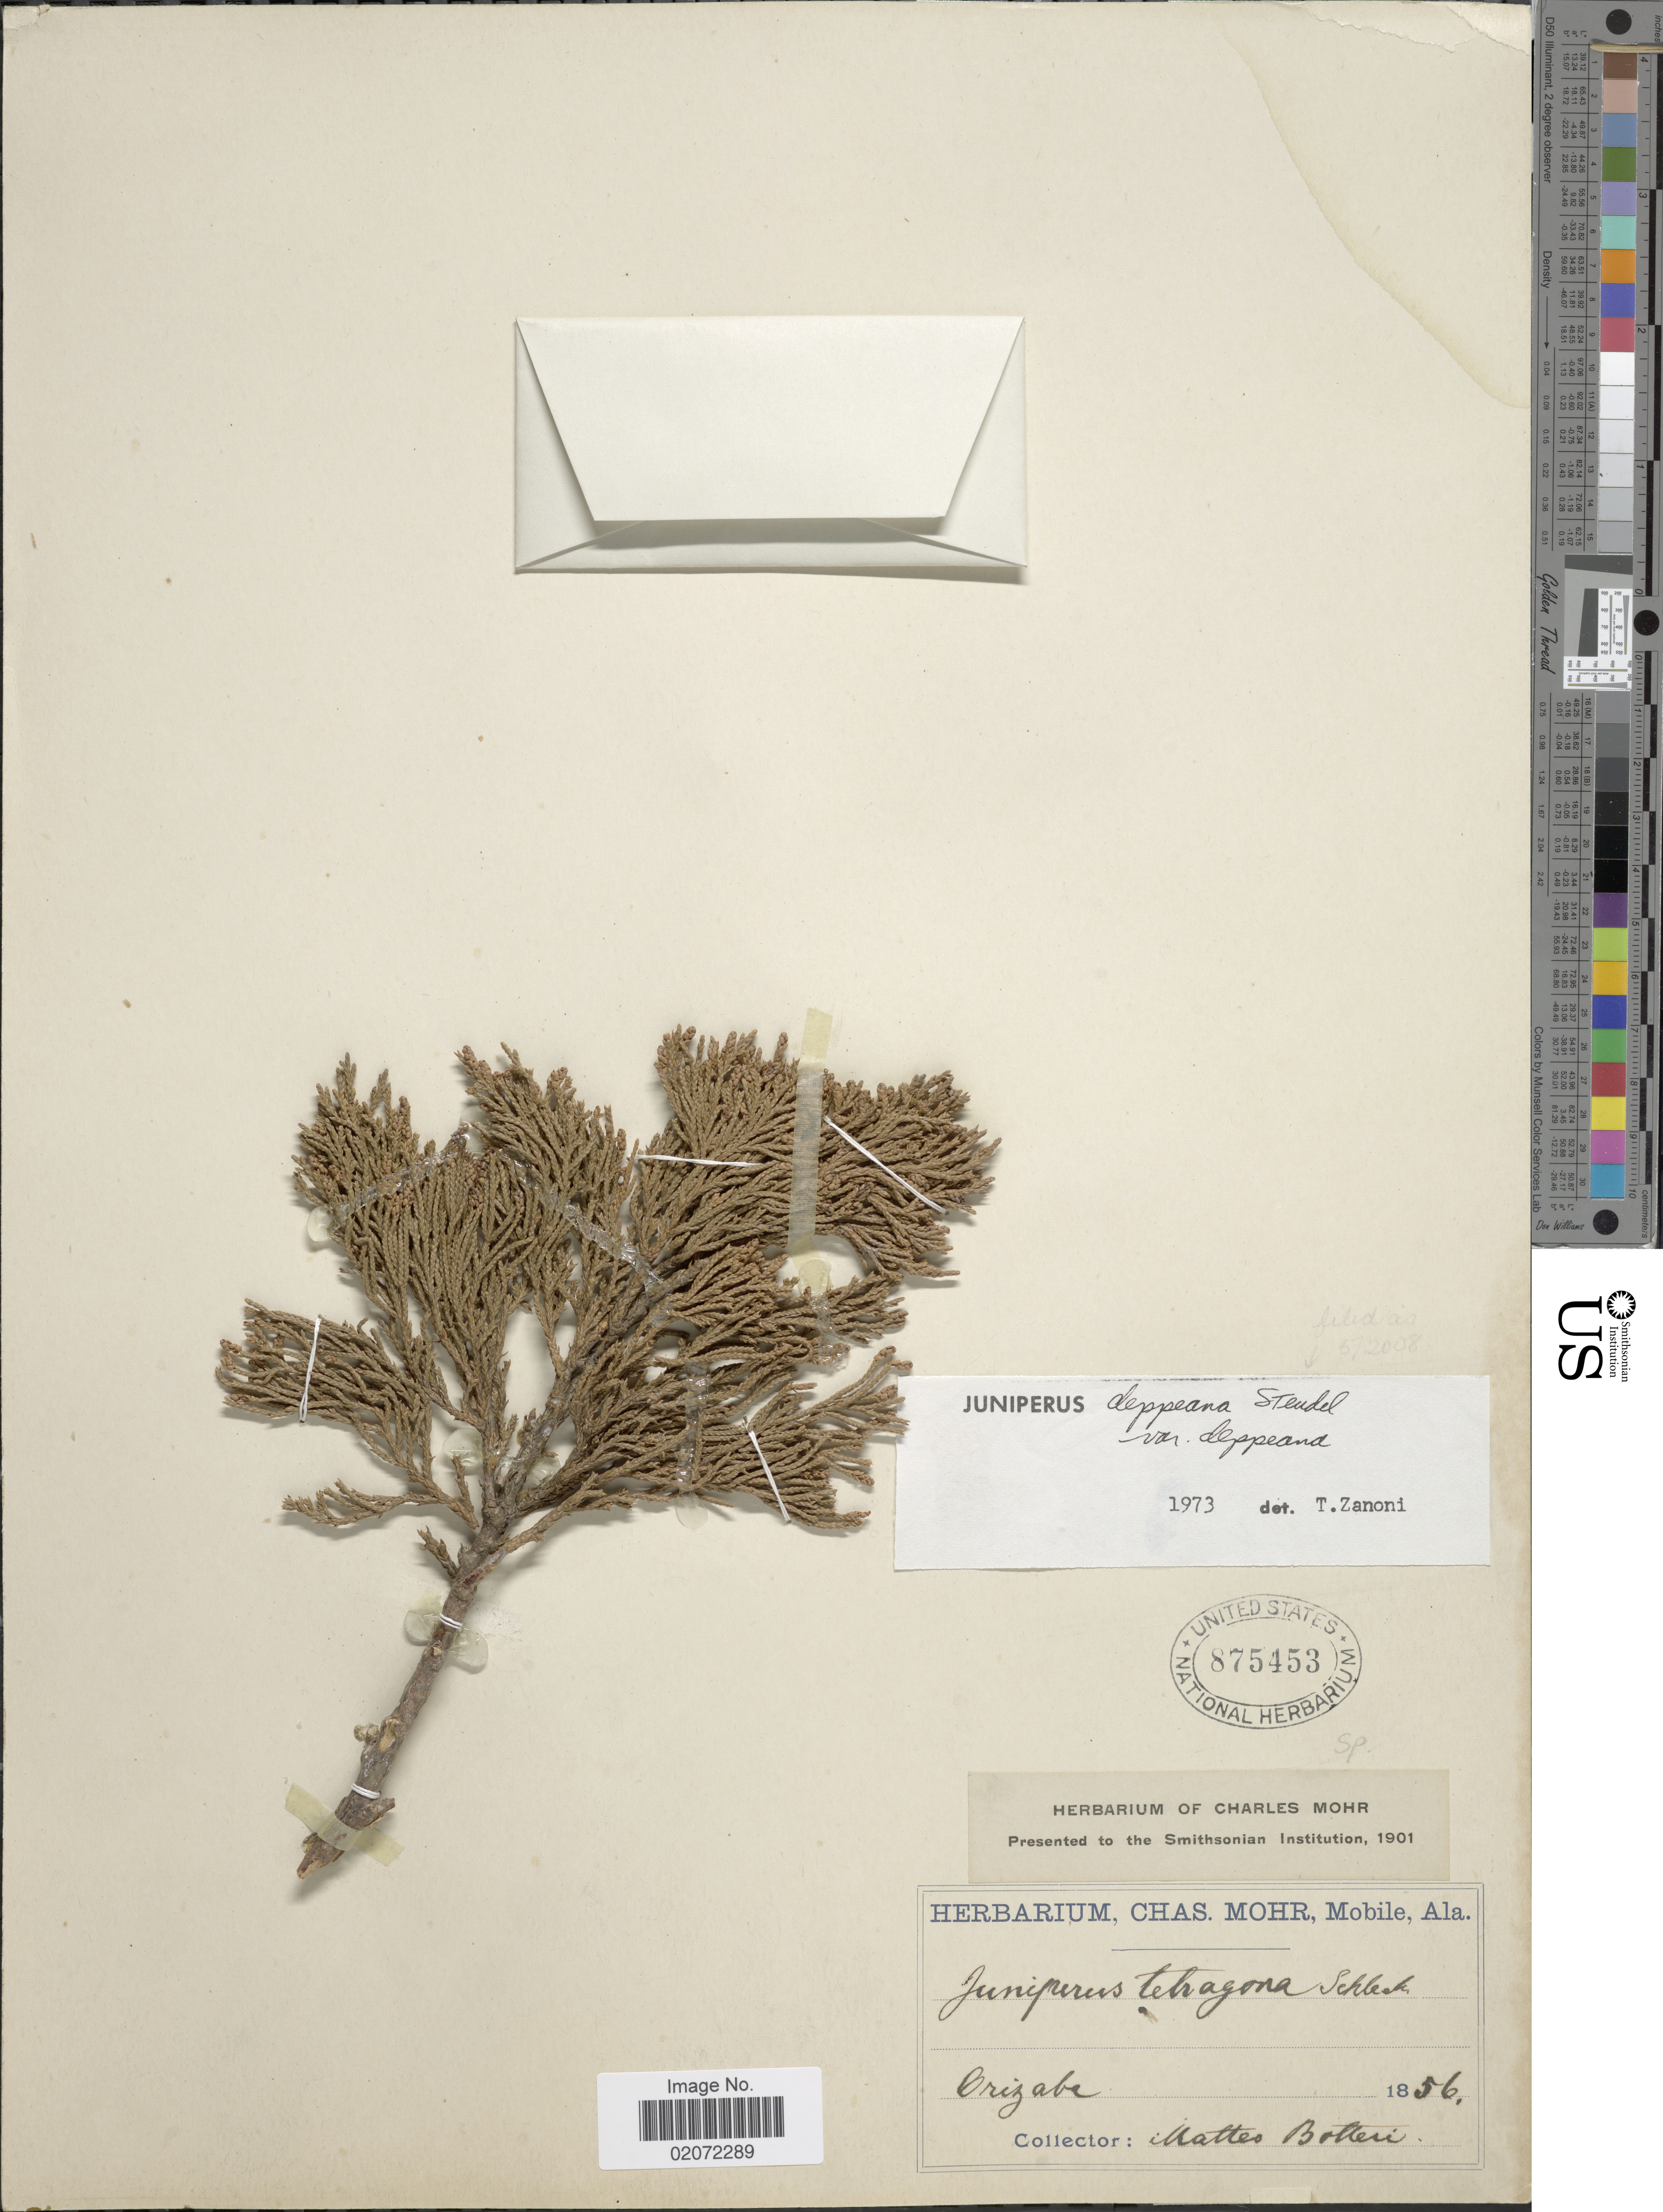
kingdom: Plantae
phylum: Tracheophyta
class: Pinopsida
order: Pinales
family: Cupressaceae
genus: Juniperus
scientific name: Juniperus deppeana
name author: Steud.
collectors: M. Botteri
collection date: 1856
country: Mexico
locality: Orizaba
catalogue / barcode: US 875453